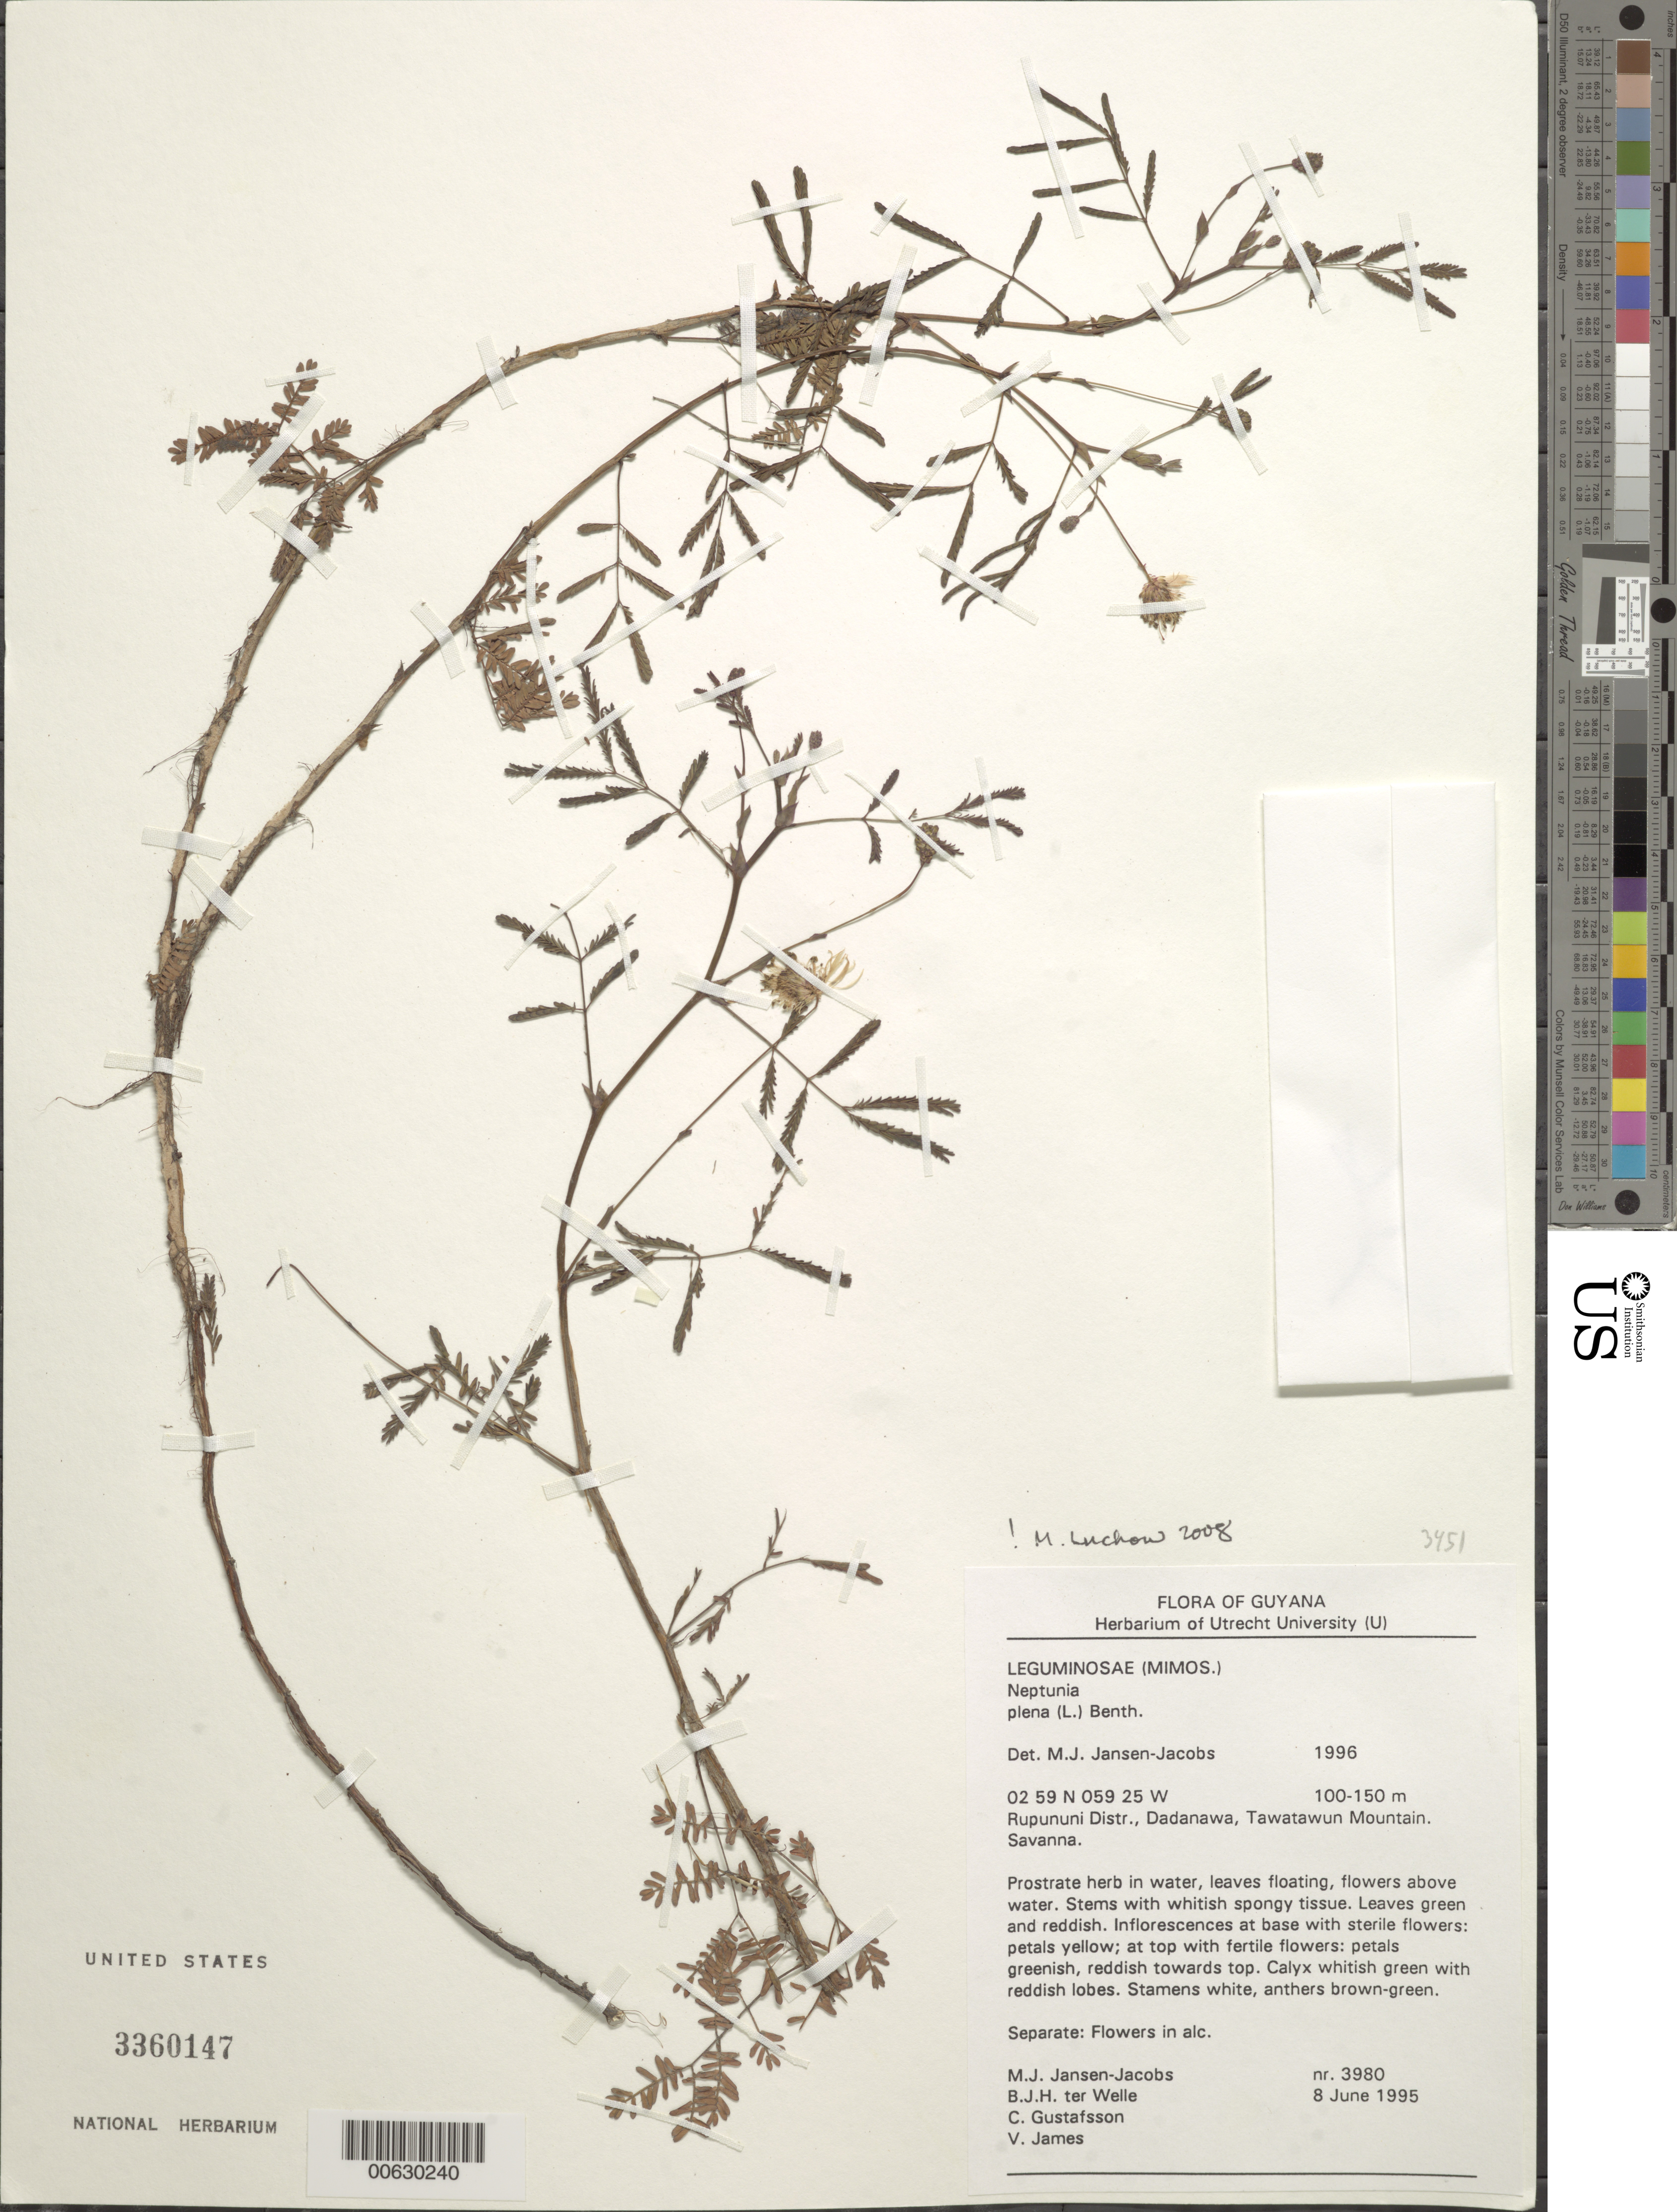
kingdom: Plantae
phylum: Tracheophyta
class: Magnoliopsida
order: Fabales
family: Fabaceae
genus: Neptunia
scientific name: Neptunia plena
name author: (L.) Benth.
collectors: M. J. Jansen-Jacobs, B. ter Welle, C. G. Gustafsson & V. James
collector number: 3980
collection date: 1995-06-08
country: Guyana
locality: Rupununi Distr., Dadanawa, Tawatawun Mountain, Savanna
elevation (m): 100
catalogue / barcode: US 3360147